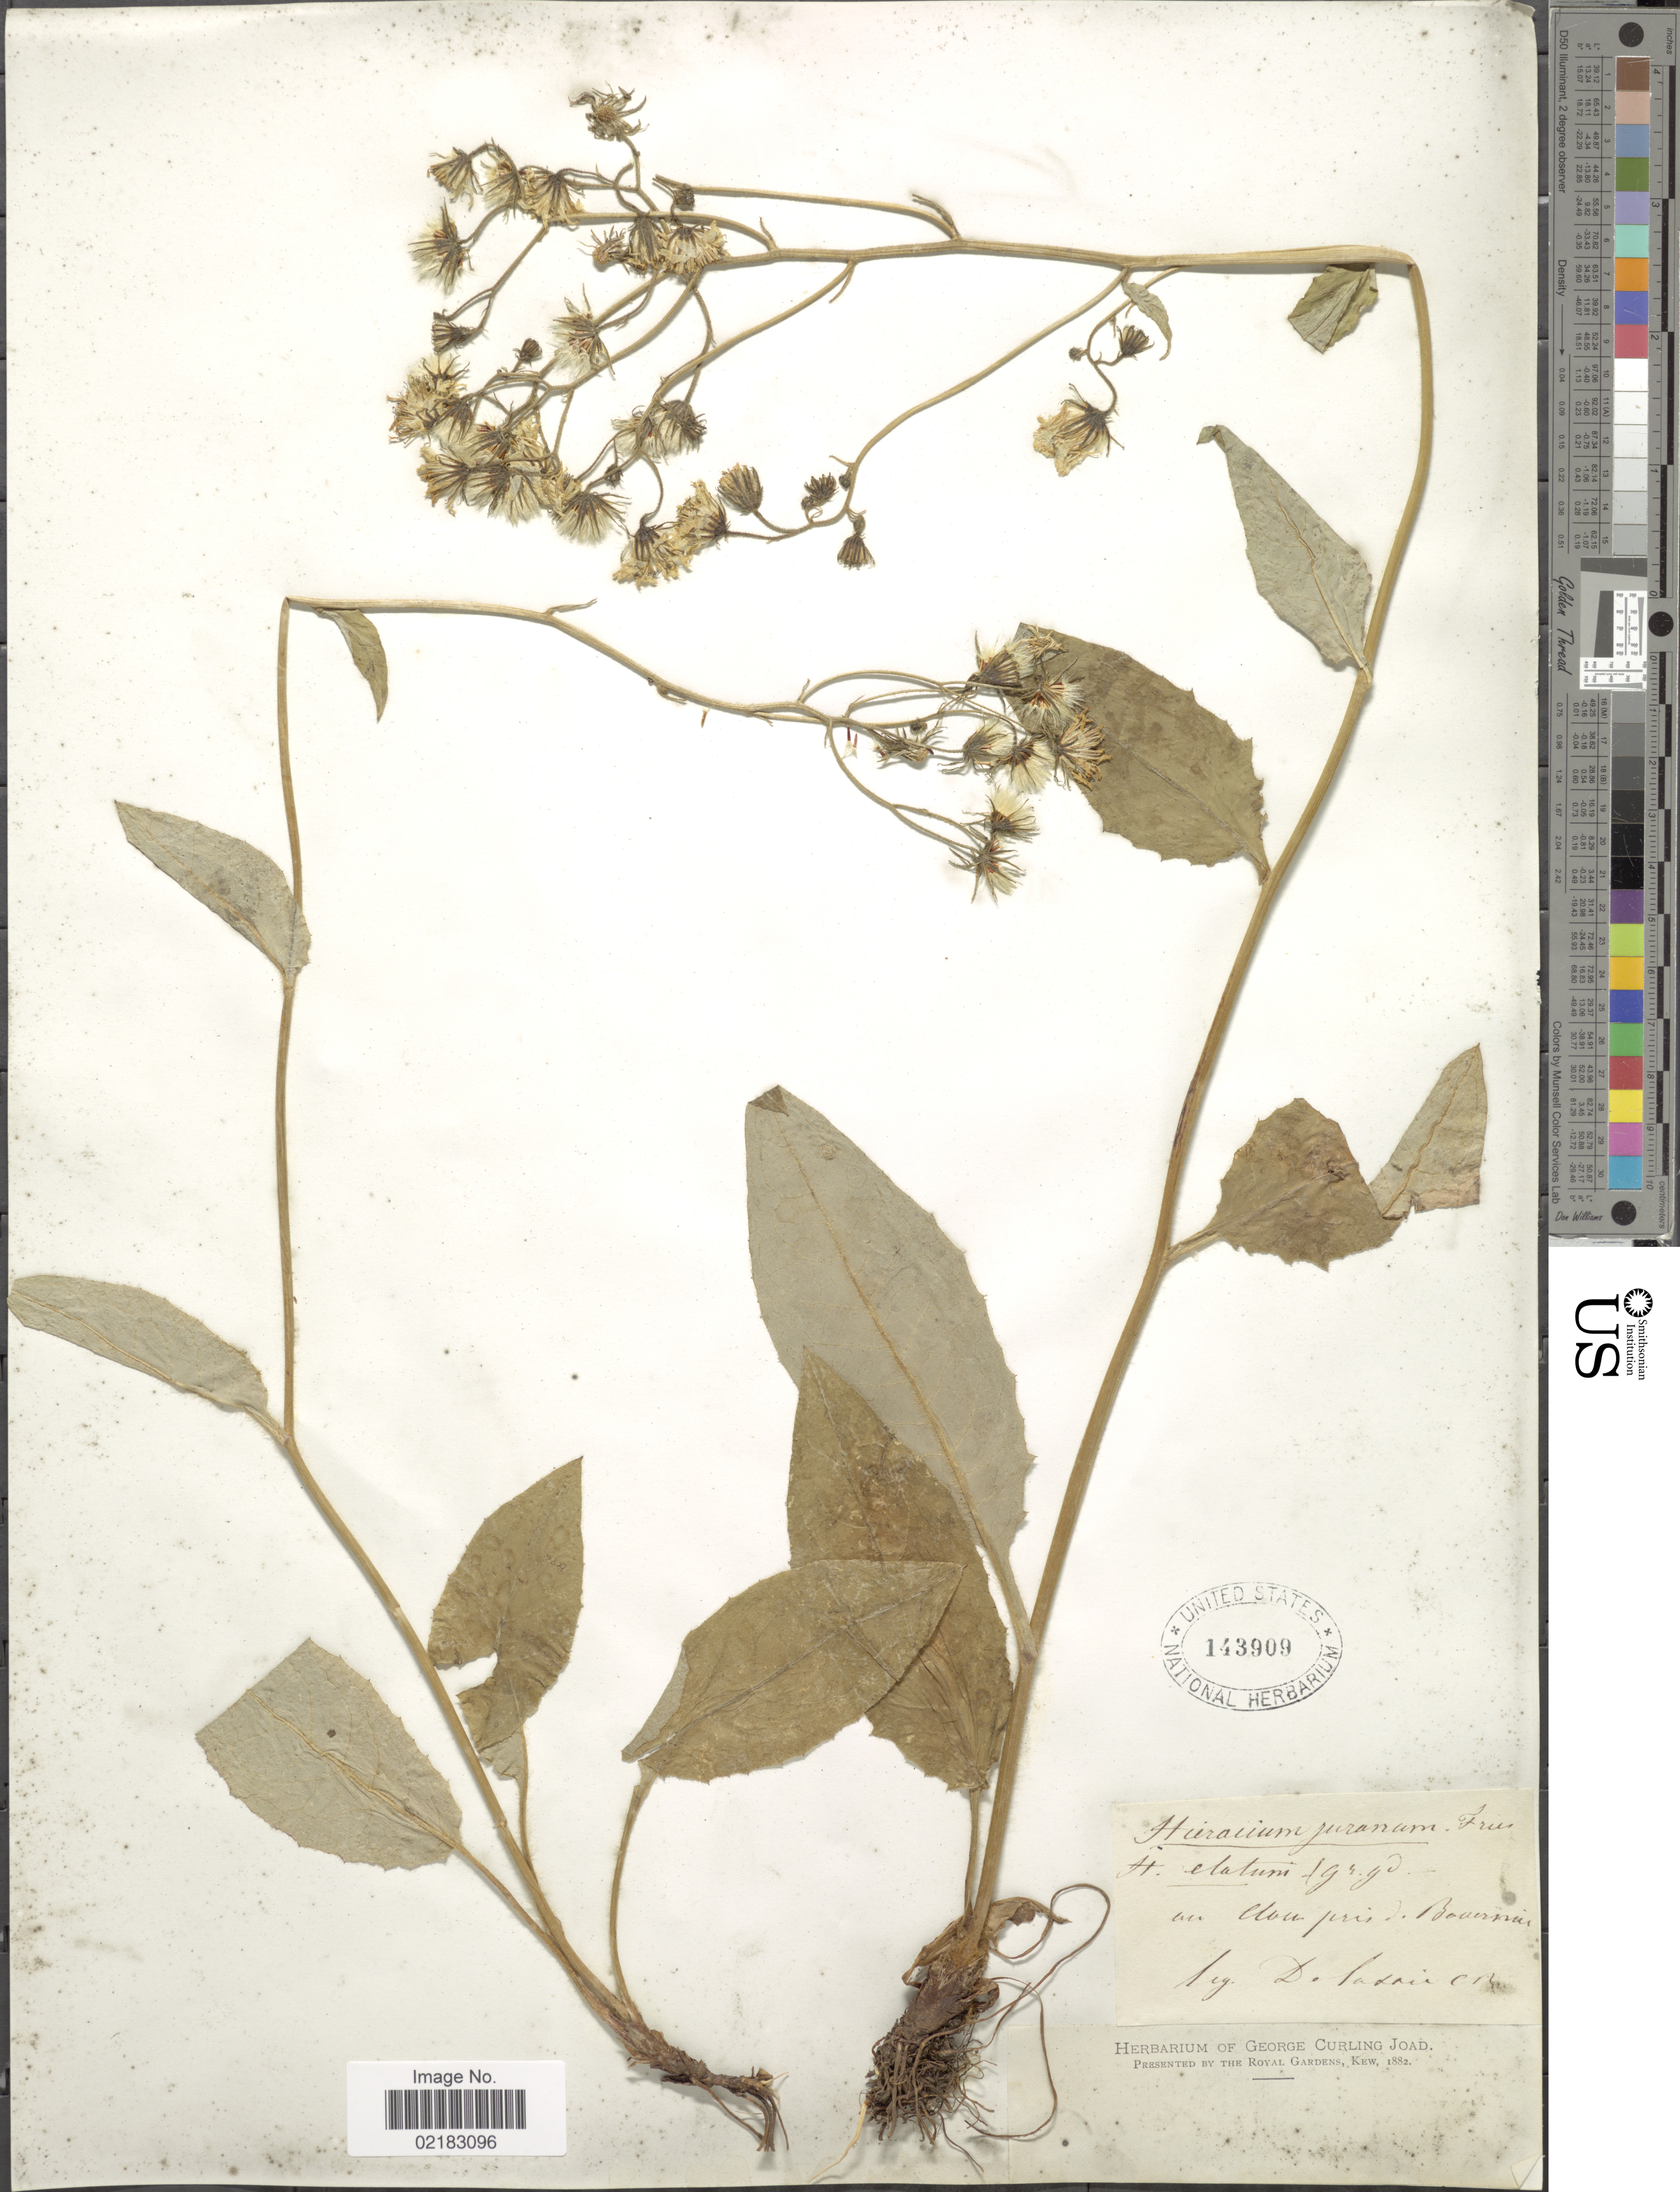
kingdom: Plantae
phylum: Tracheophyta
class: Magnoliopsida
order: Asterales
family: Asteraceae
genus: Hieracium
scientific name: Hieracium jurassicum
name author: Griseb.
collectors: De la Soie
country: Switzerland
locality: Bovernier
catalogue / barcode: US 143909